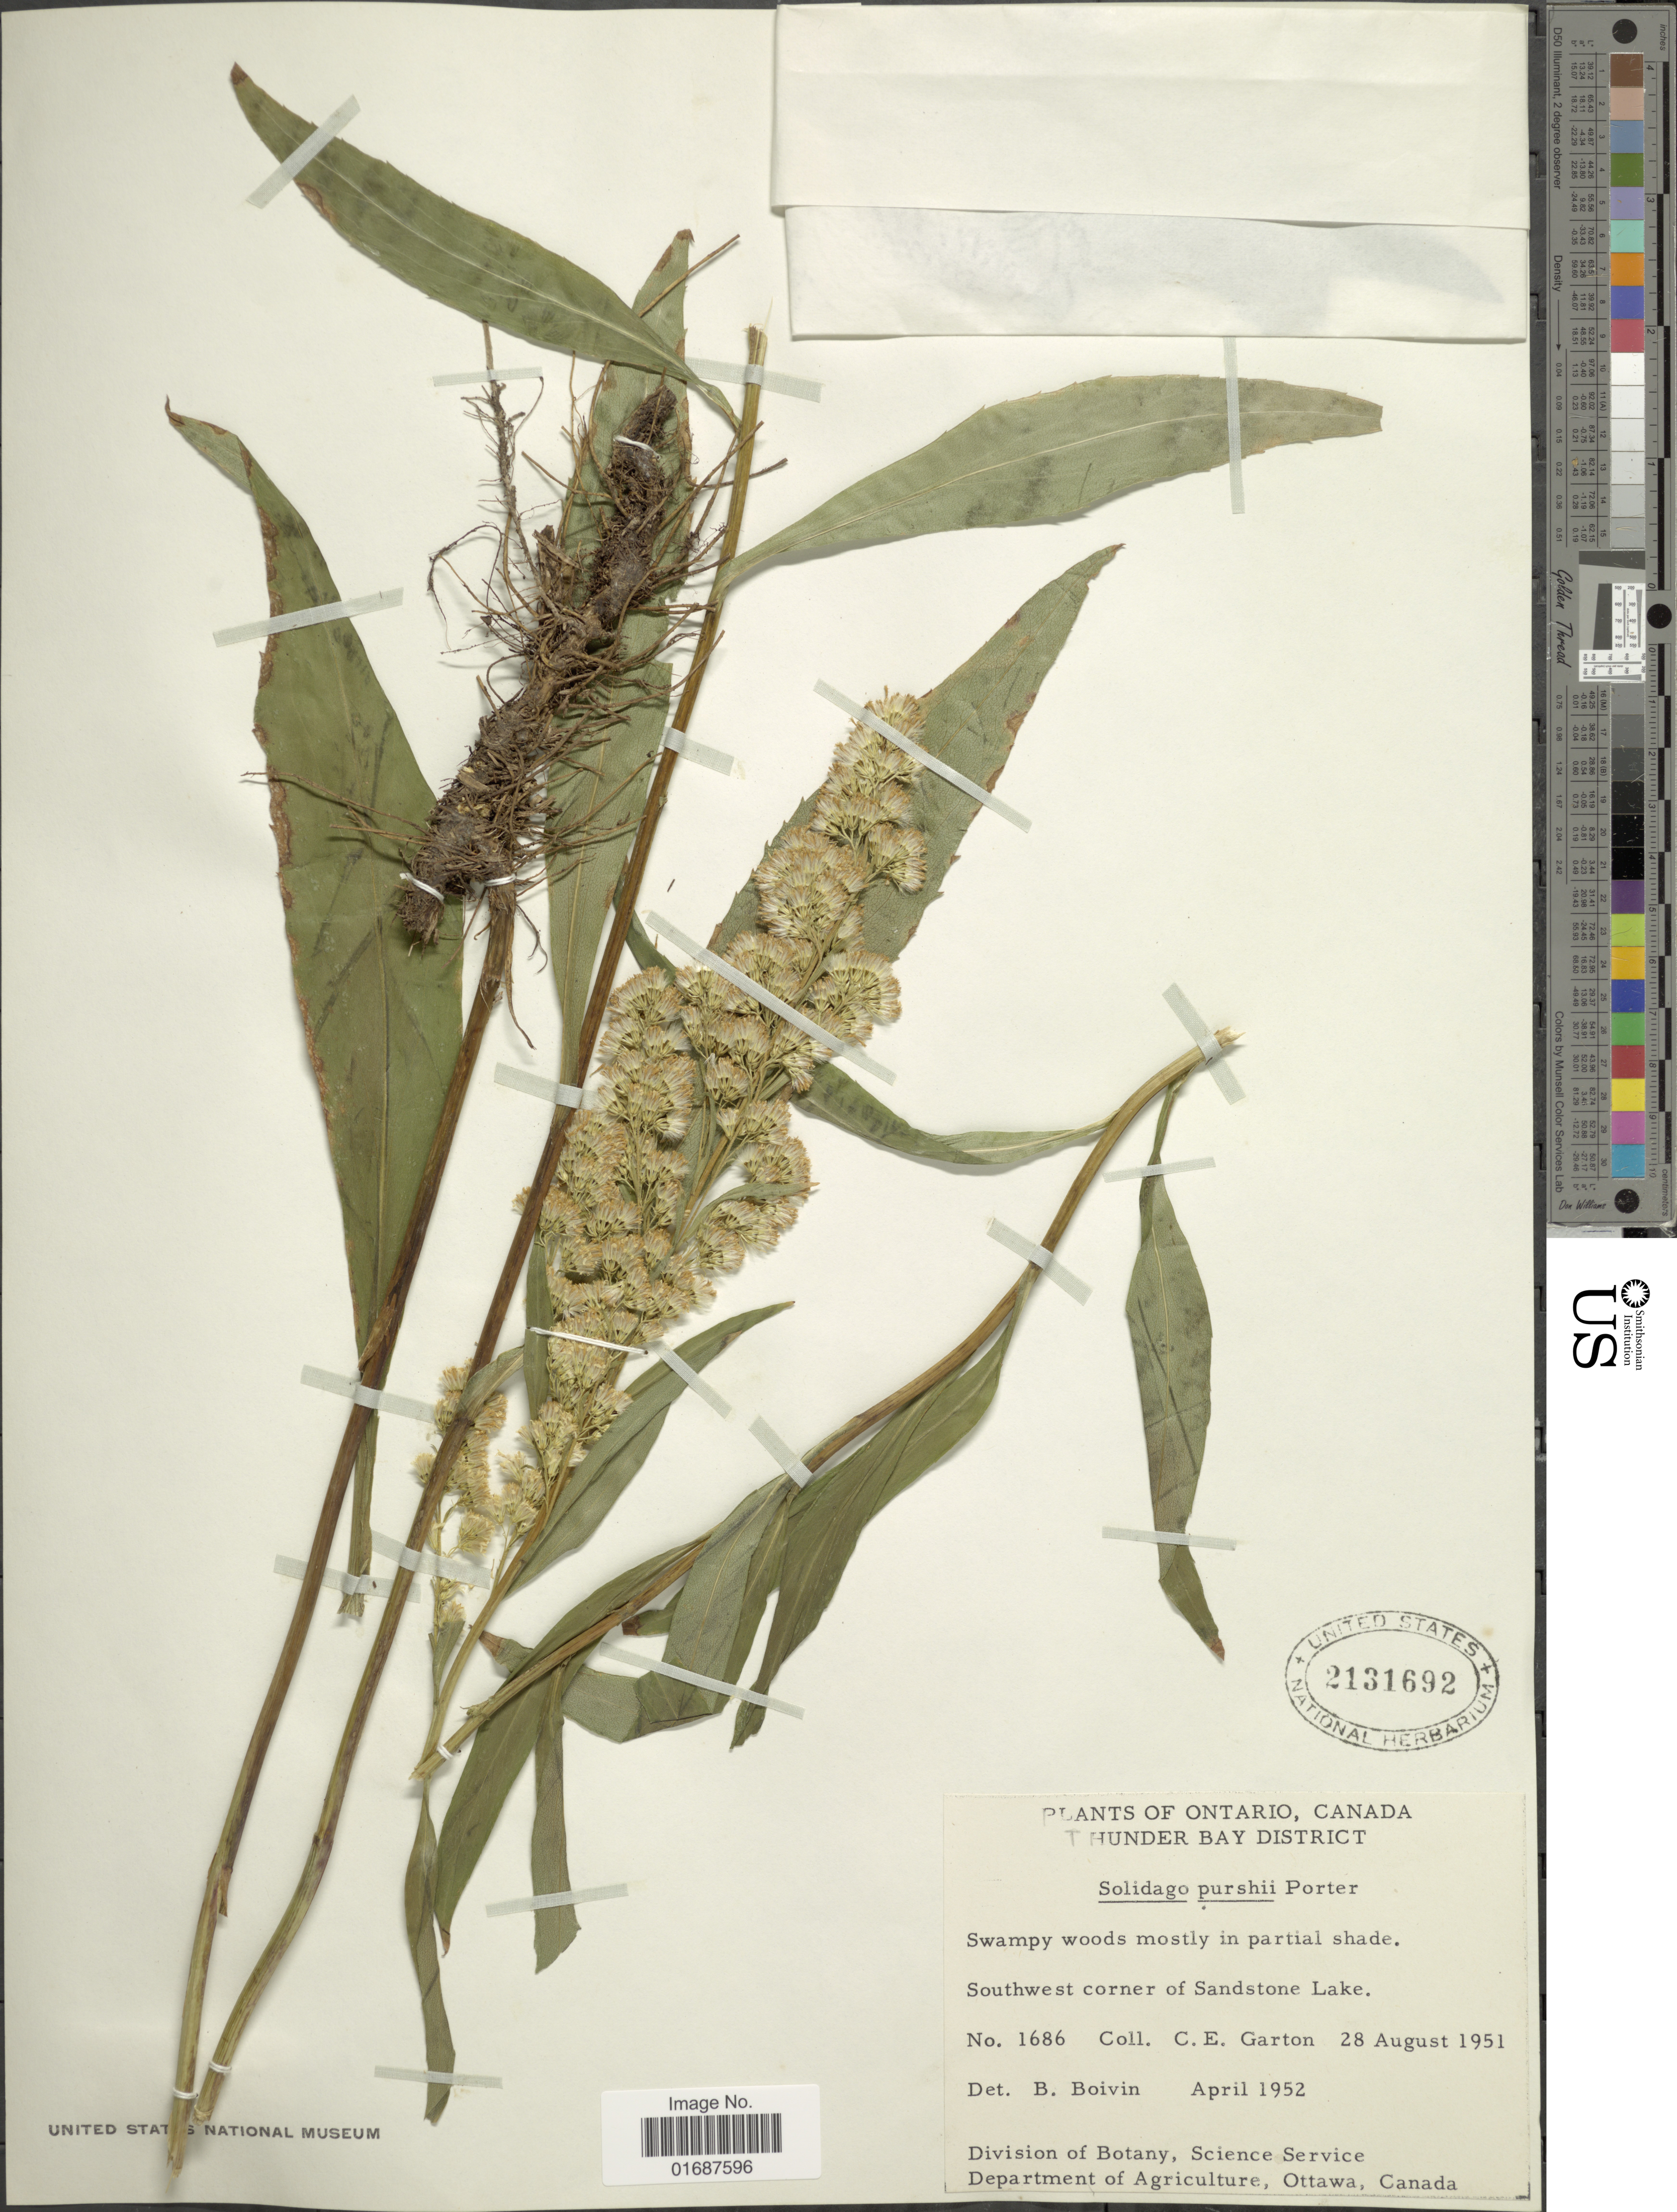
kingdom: Plantae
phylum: Tracheophyta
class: Magnoliopsida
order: Asterales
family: Asteraceae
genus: Solidago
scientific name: Solidago uliginosa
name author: Nutt.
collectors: C. E. Garton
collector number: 1686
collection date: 1951-08-28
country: Canada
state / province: Ontario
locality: Thunder Bay District. Southwest corner of Sandstone Lake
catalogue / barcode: US 2131692